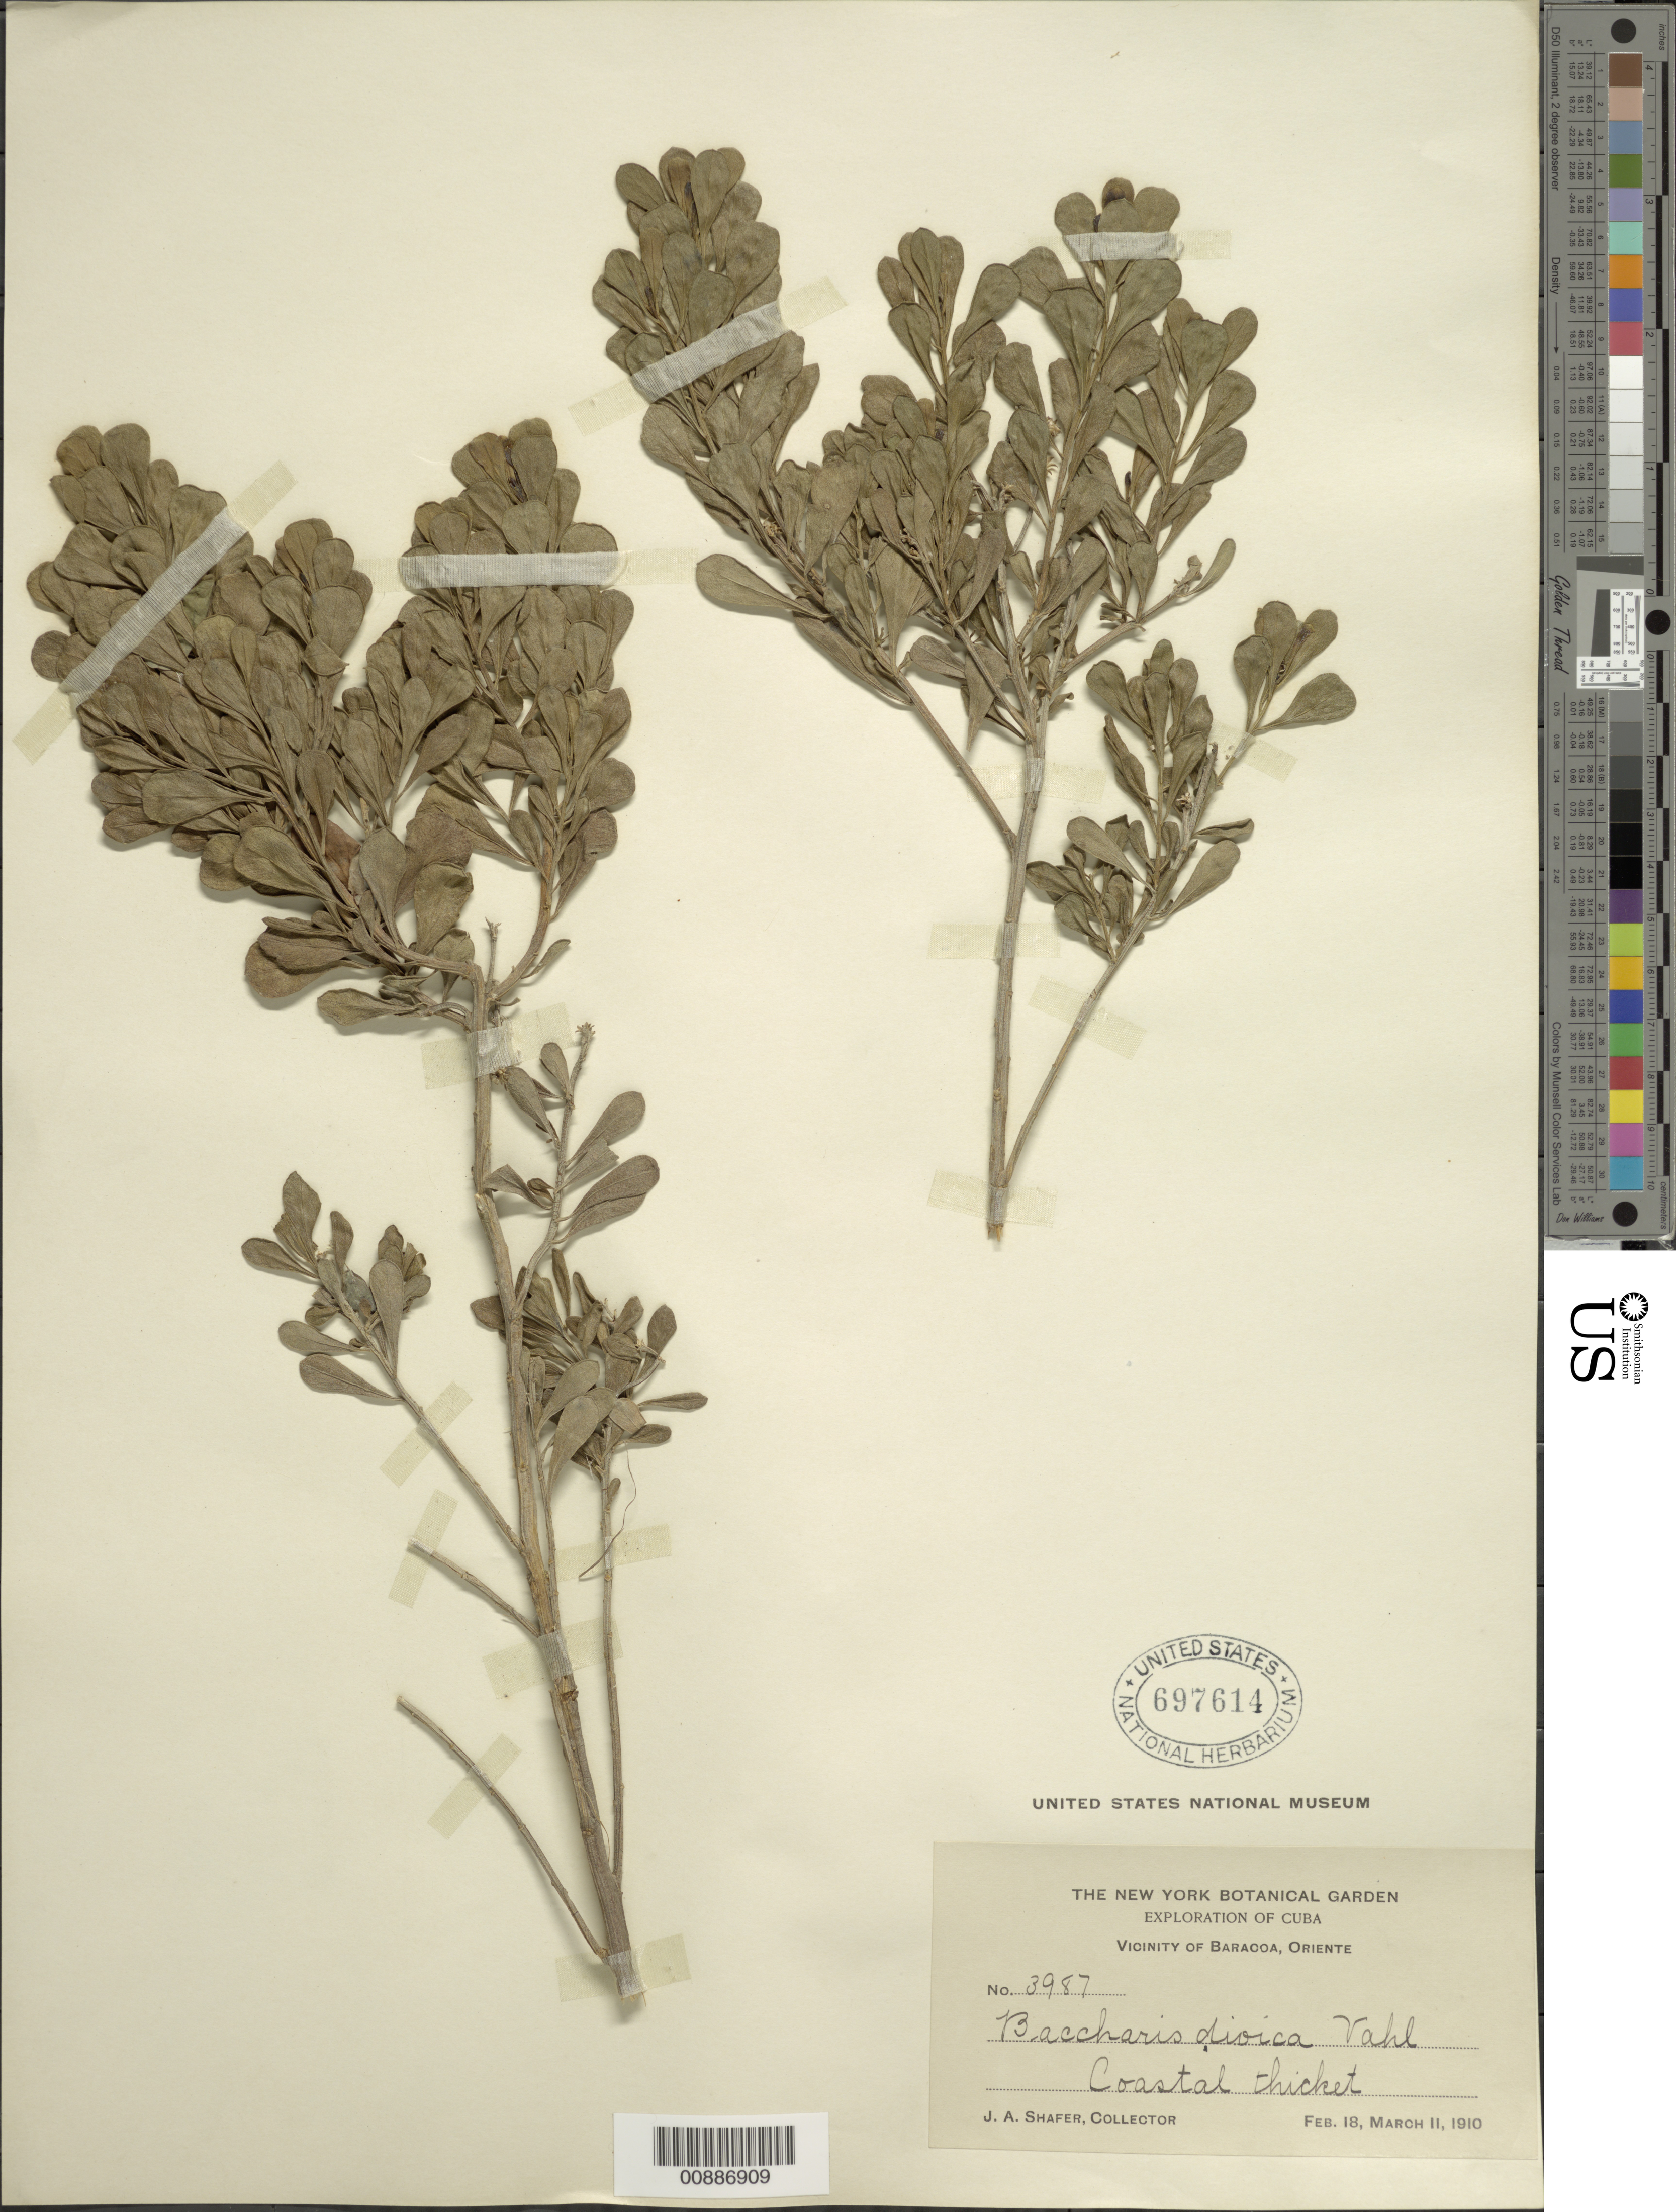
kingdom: Plantae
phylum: Tracheophyta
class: Magnoliopsida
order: Asterales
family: Asteraceae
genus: Baccharis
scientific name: Baccharis dioica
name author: Vahl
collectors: J. A. Shafer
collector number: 3987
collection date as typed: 18 Feb 1910 and 11 Mar 1910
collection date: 1910-02-18,1910-03-11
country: Cuba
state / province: Oriente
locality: Vicinity of Baracoa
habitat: Coastal thicket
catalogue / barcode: US 697614